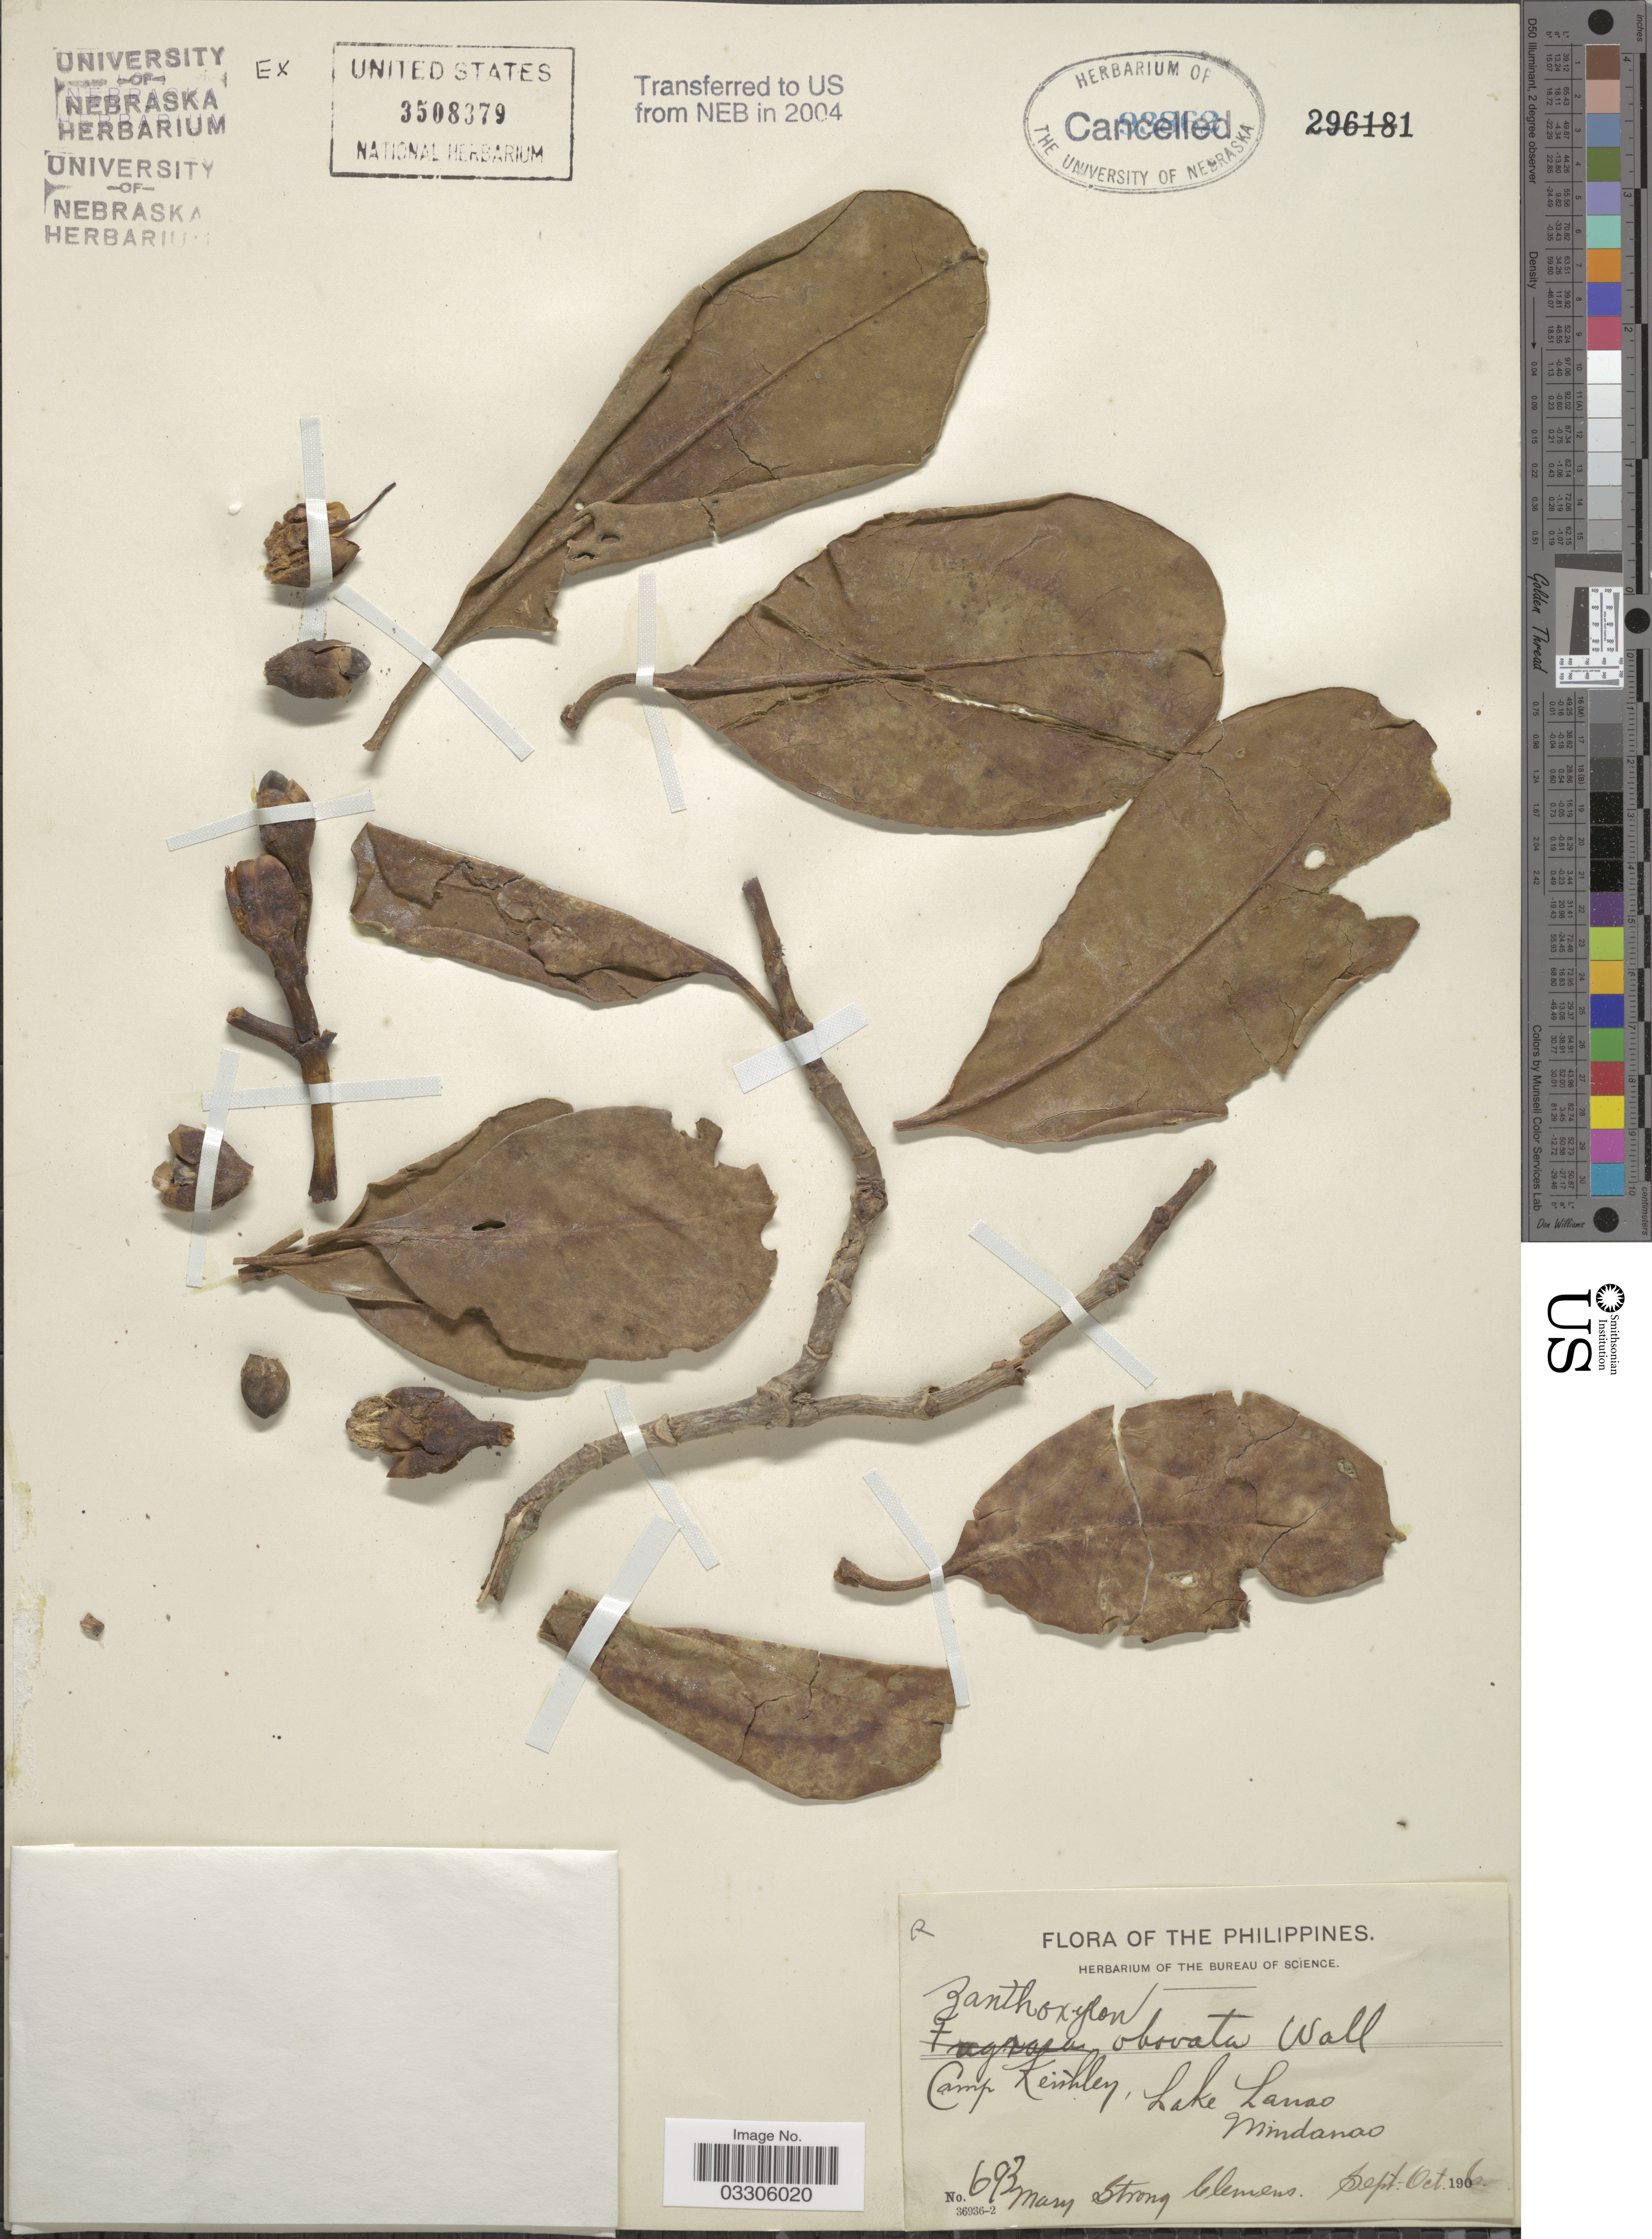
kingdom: Plantae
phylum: Tracheophyta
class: Magnoliopsida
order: Gentianales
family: Gentianaceae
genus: Fagraea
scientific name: Fagraea ceilanica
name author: Thunb.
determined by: Strong, Mark T., (BOT), Smithsonian Institution - National Museum of Natural History (UNITED STATES)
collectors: M. S. Clemens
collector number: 693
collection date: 1906-09/1906-10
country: Philippines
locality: Camp Keithley, Lake Lanao, Mindanao.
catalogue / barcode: US 3508379